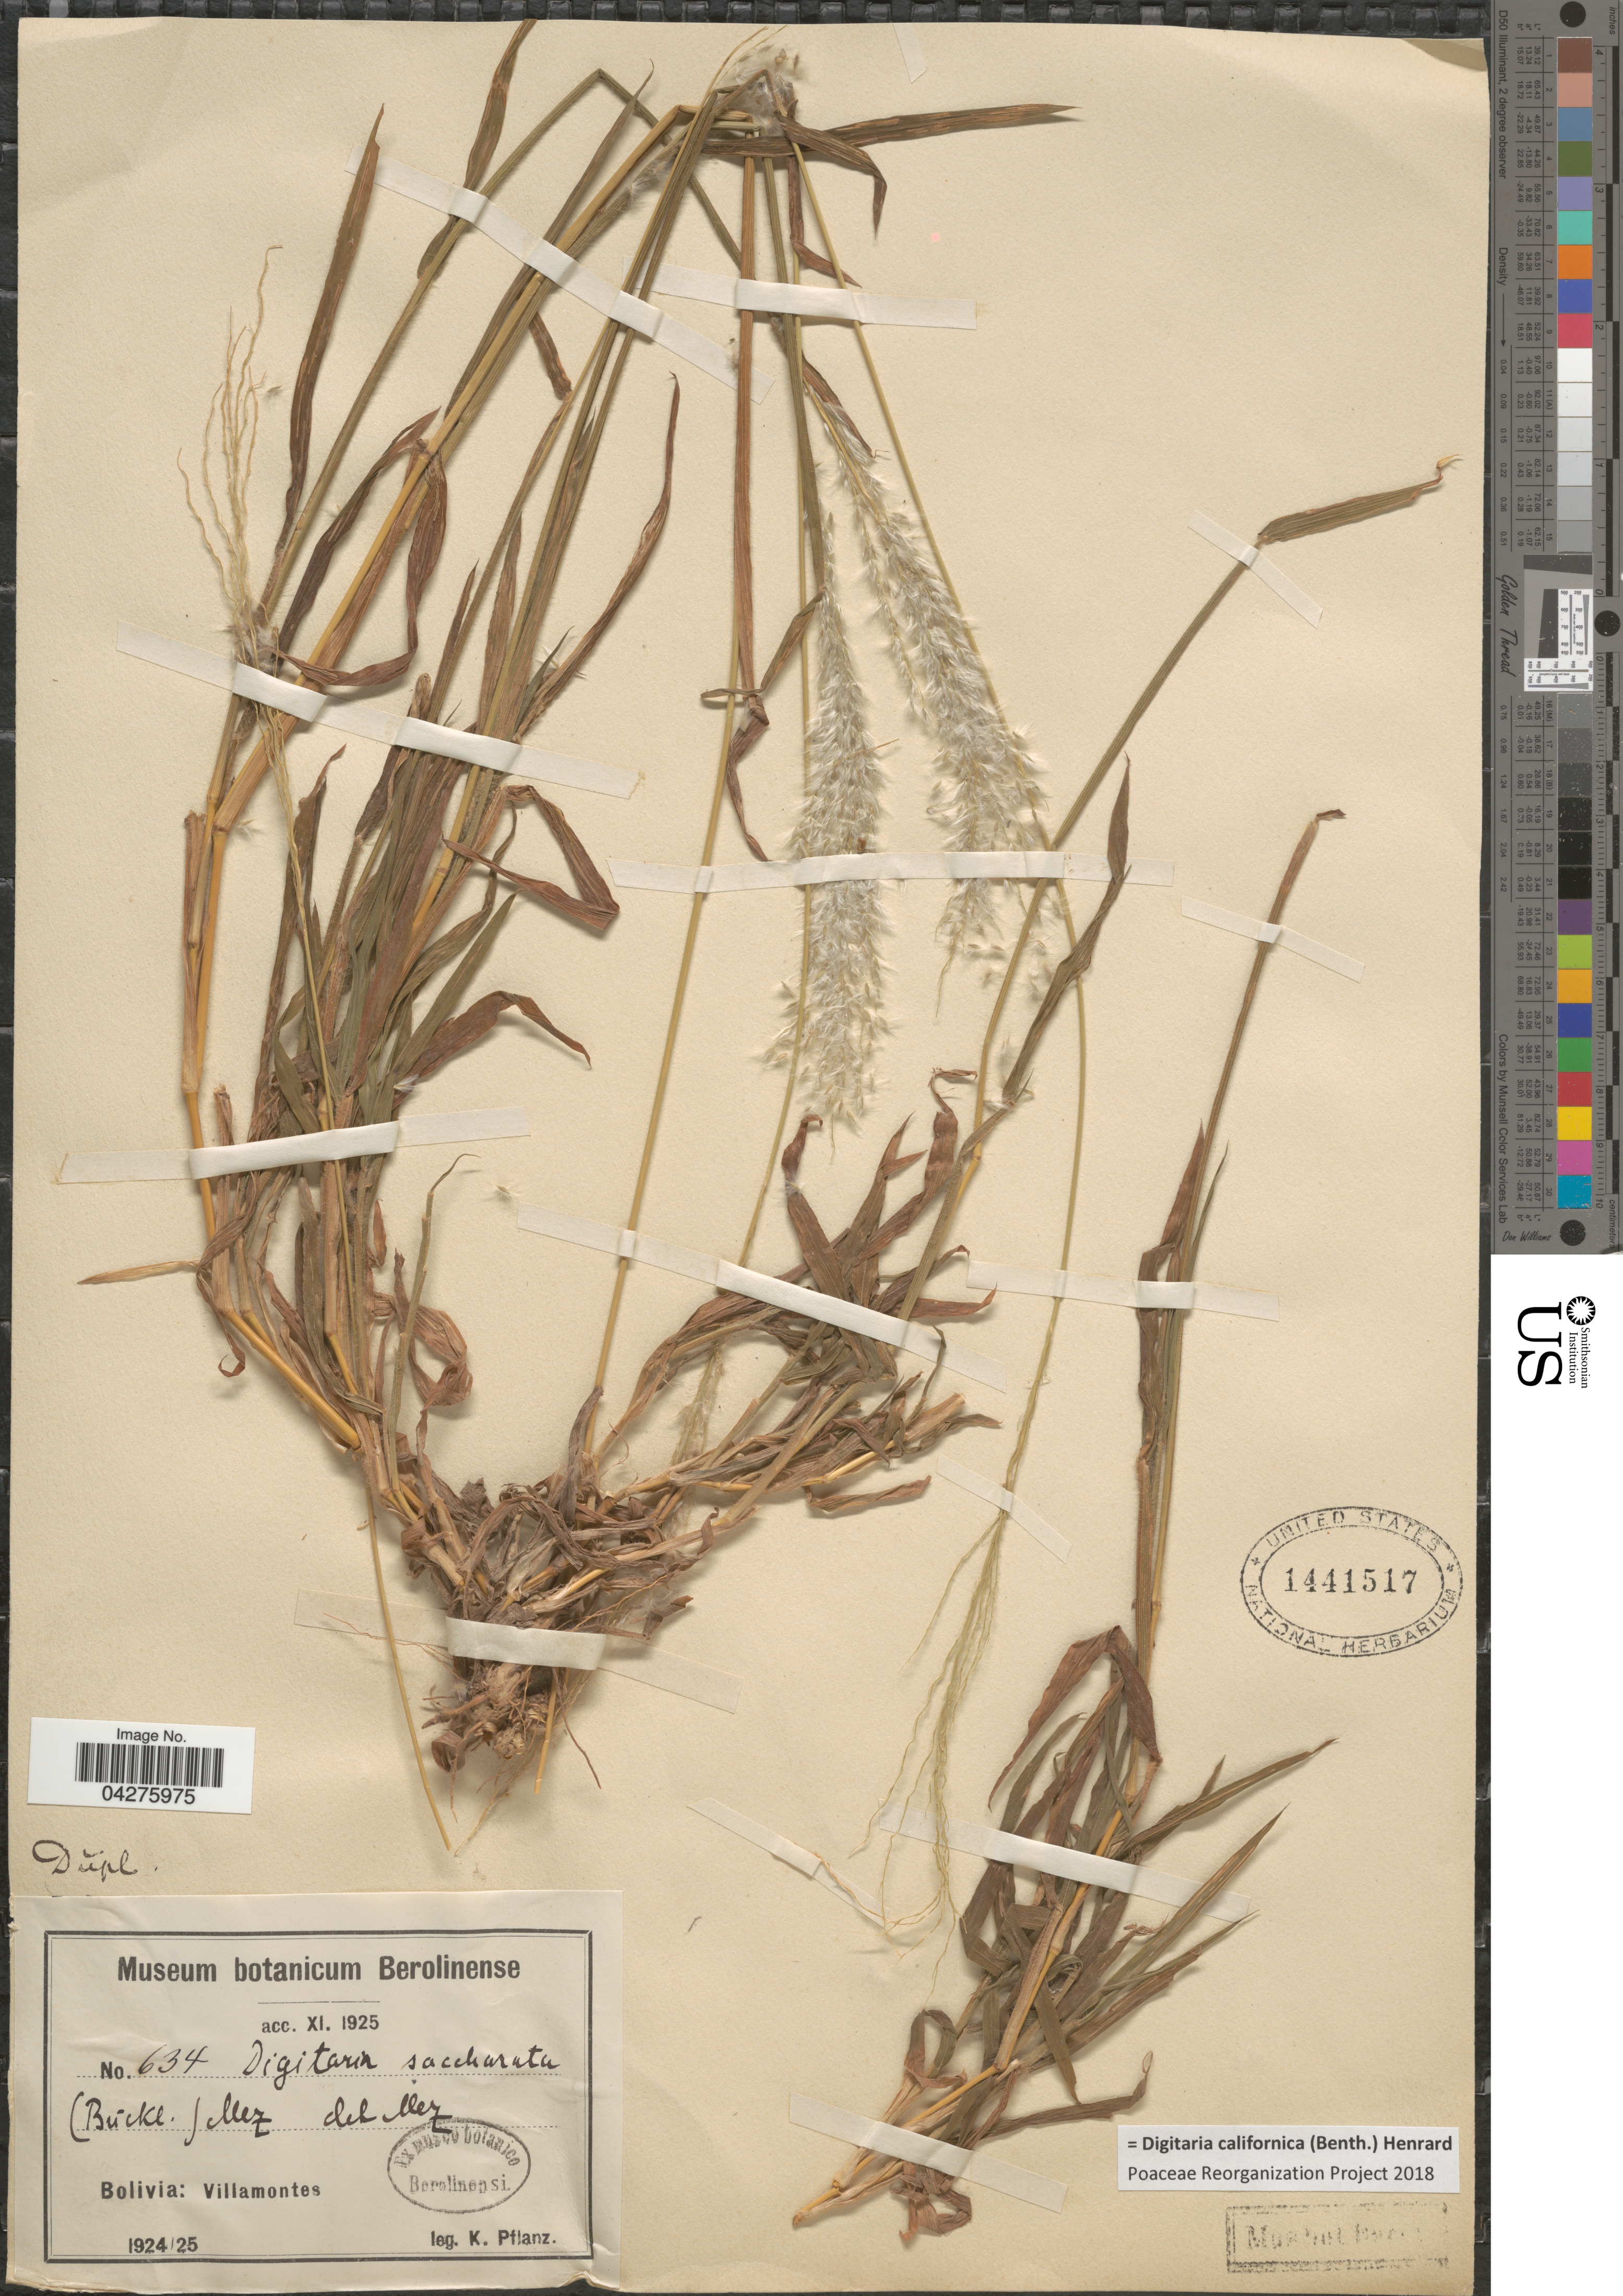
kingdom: Plantae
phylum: Tracheophyta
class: Liliopsida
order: Poales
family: Poaceae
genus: Digitaria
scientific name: Digitaria californica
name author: (Benth.) Henr.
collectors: K. Pflanz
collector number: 634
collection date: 1924/1925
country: Bolivia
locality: Villamontes.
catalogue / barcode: US 1441517